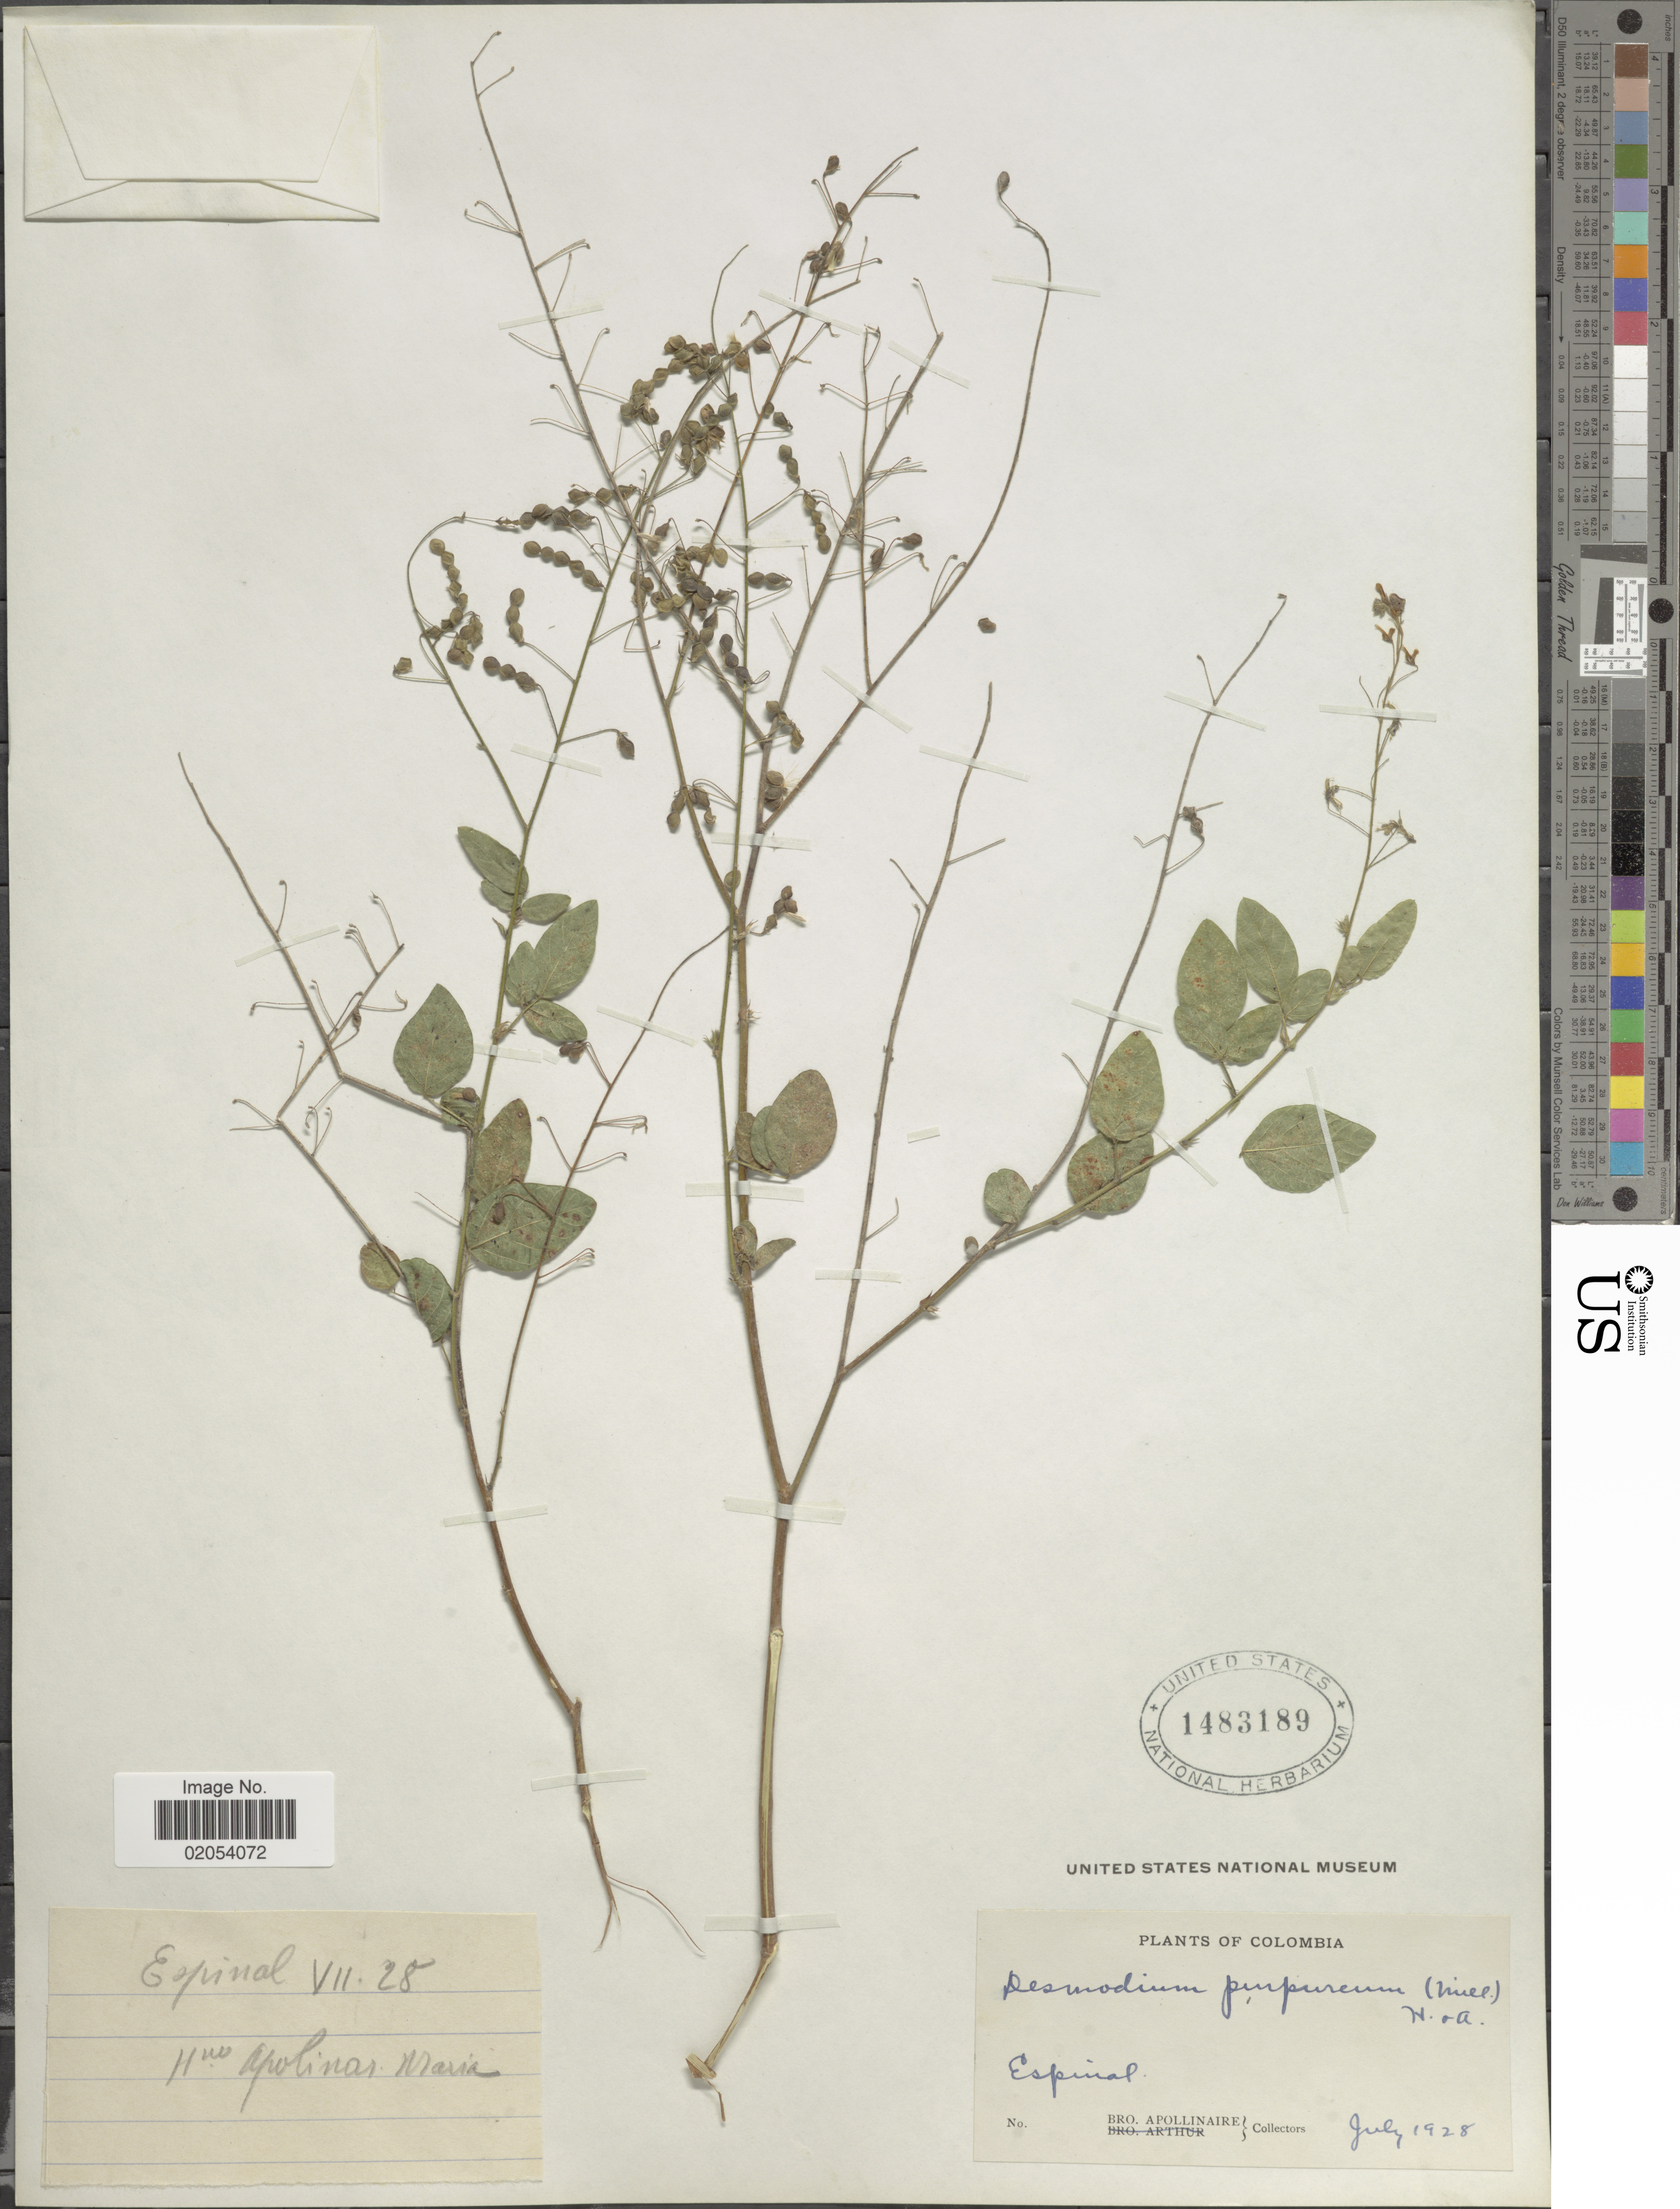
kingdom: Plantae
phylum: Tracheophyta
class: Magnoliopsida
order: Fabales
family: Fabaceae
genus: Desmodium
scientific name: Desmodium tortuosum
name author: (Sw.) DC.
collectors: Bro. Apollinaire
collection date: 1928-07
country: Colombia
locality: Espinal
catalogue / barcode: US 1483189